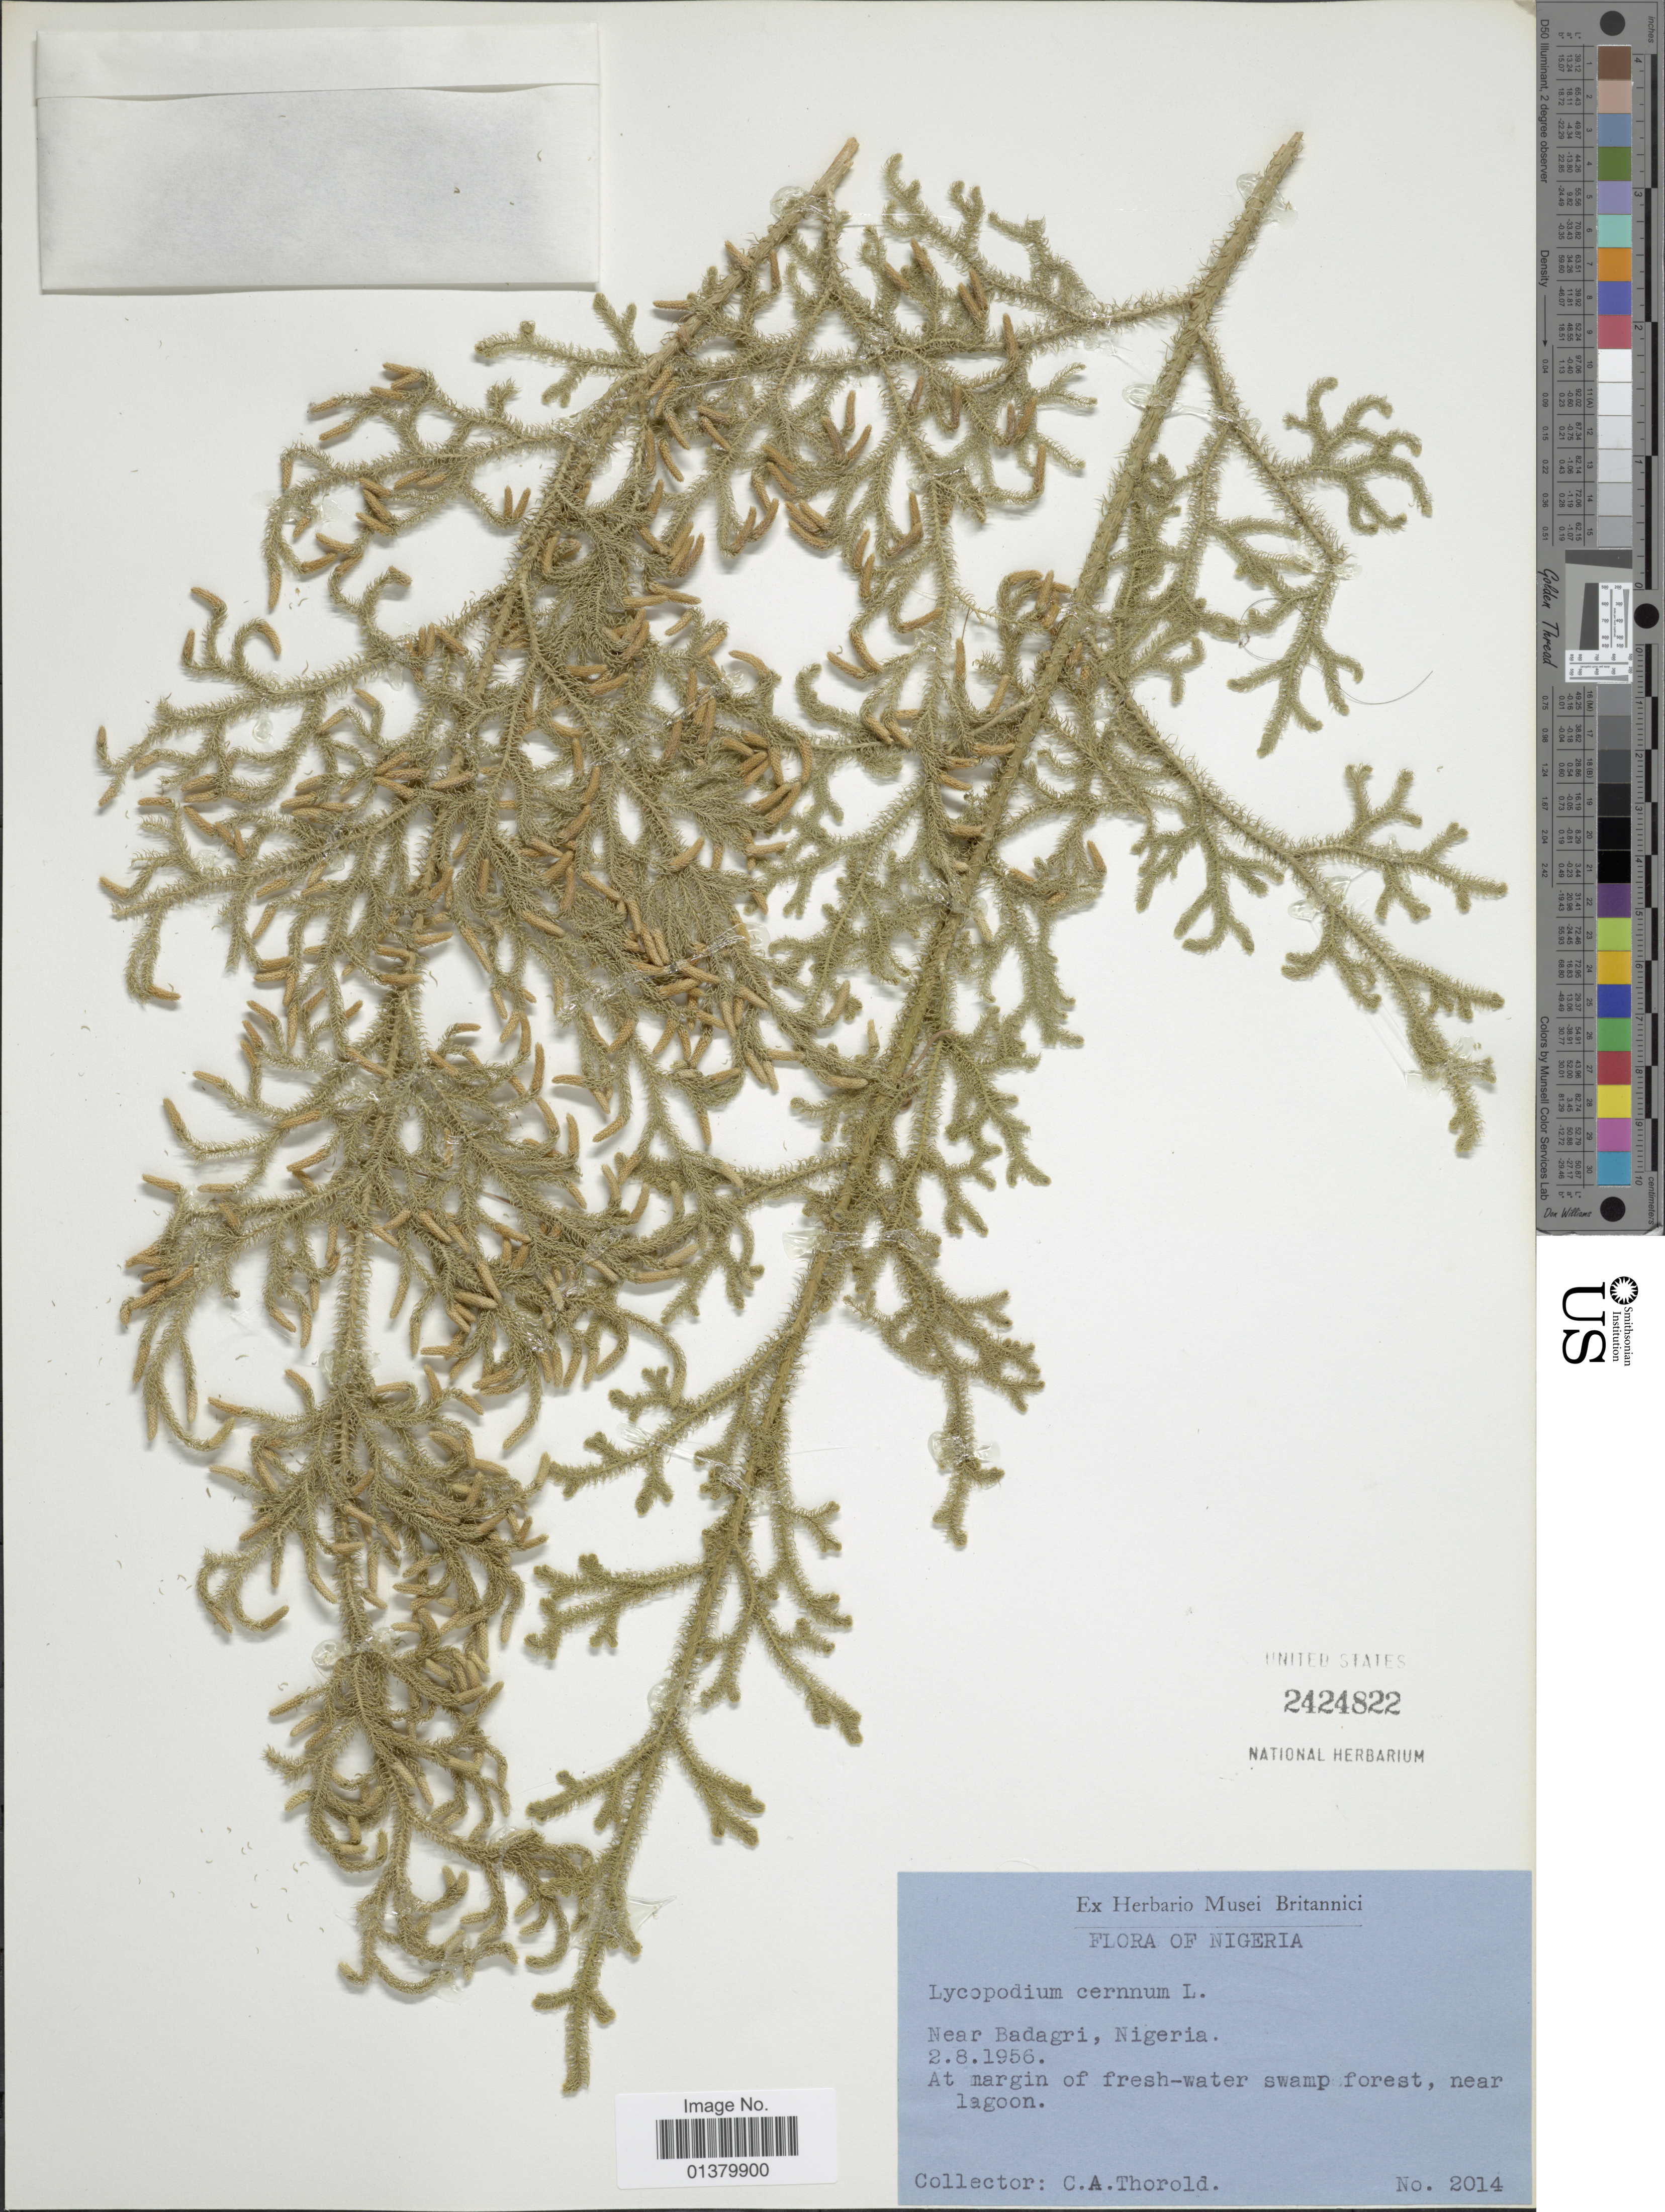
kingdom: Plantae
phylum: Tracheophyta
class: Lycopodiopsida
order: Lycopodiales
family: Lycopodiaceae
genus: Palhinhaea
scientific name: Palhinhaea cernua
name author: (L.) Vasc. & Franco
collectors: C. Thorold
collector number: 2014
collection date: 1956-08-02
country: Nigeria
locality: Near Badagri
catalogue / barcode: US 2424822